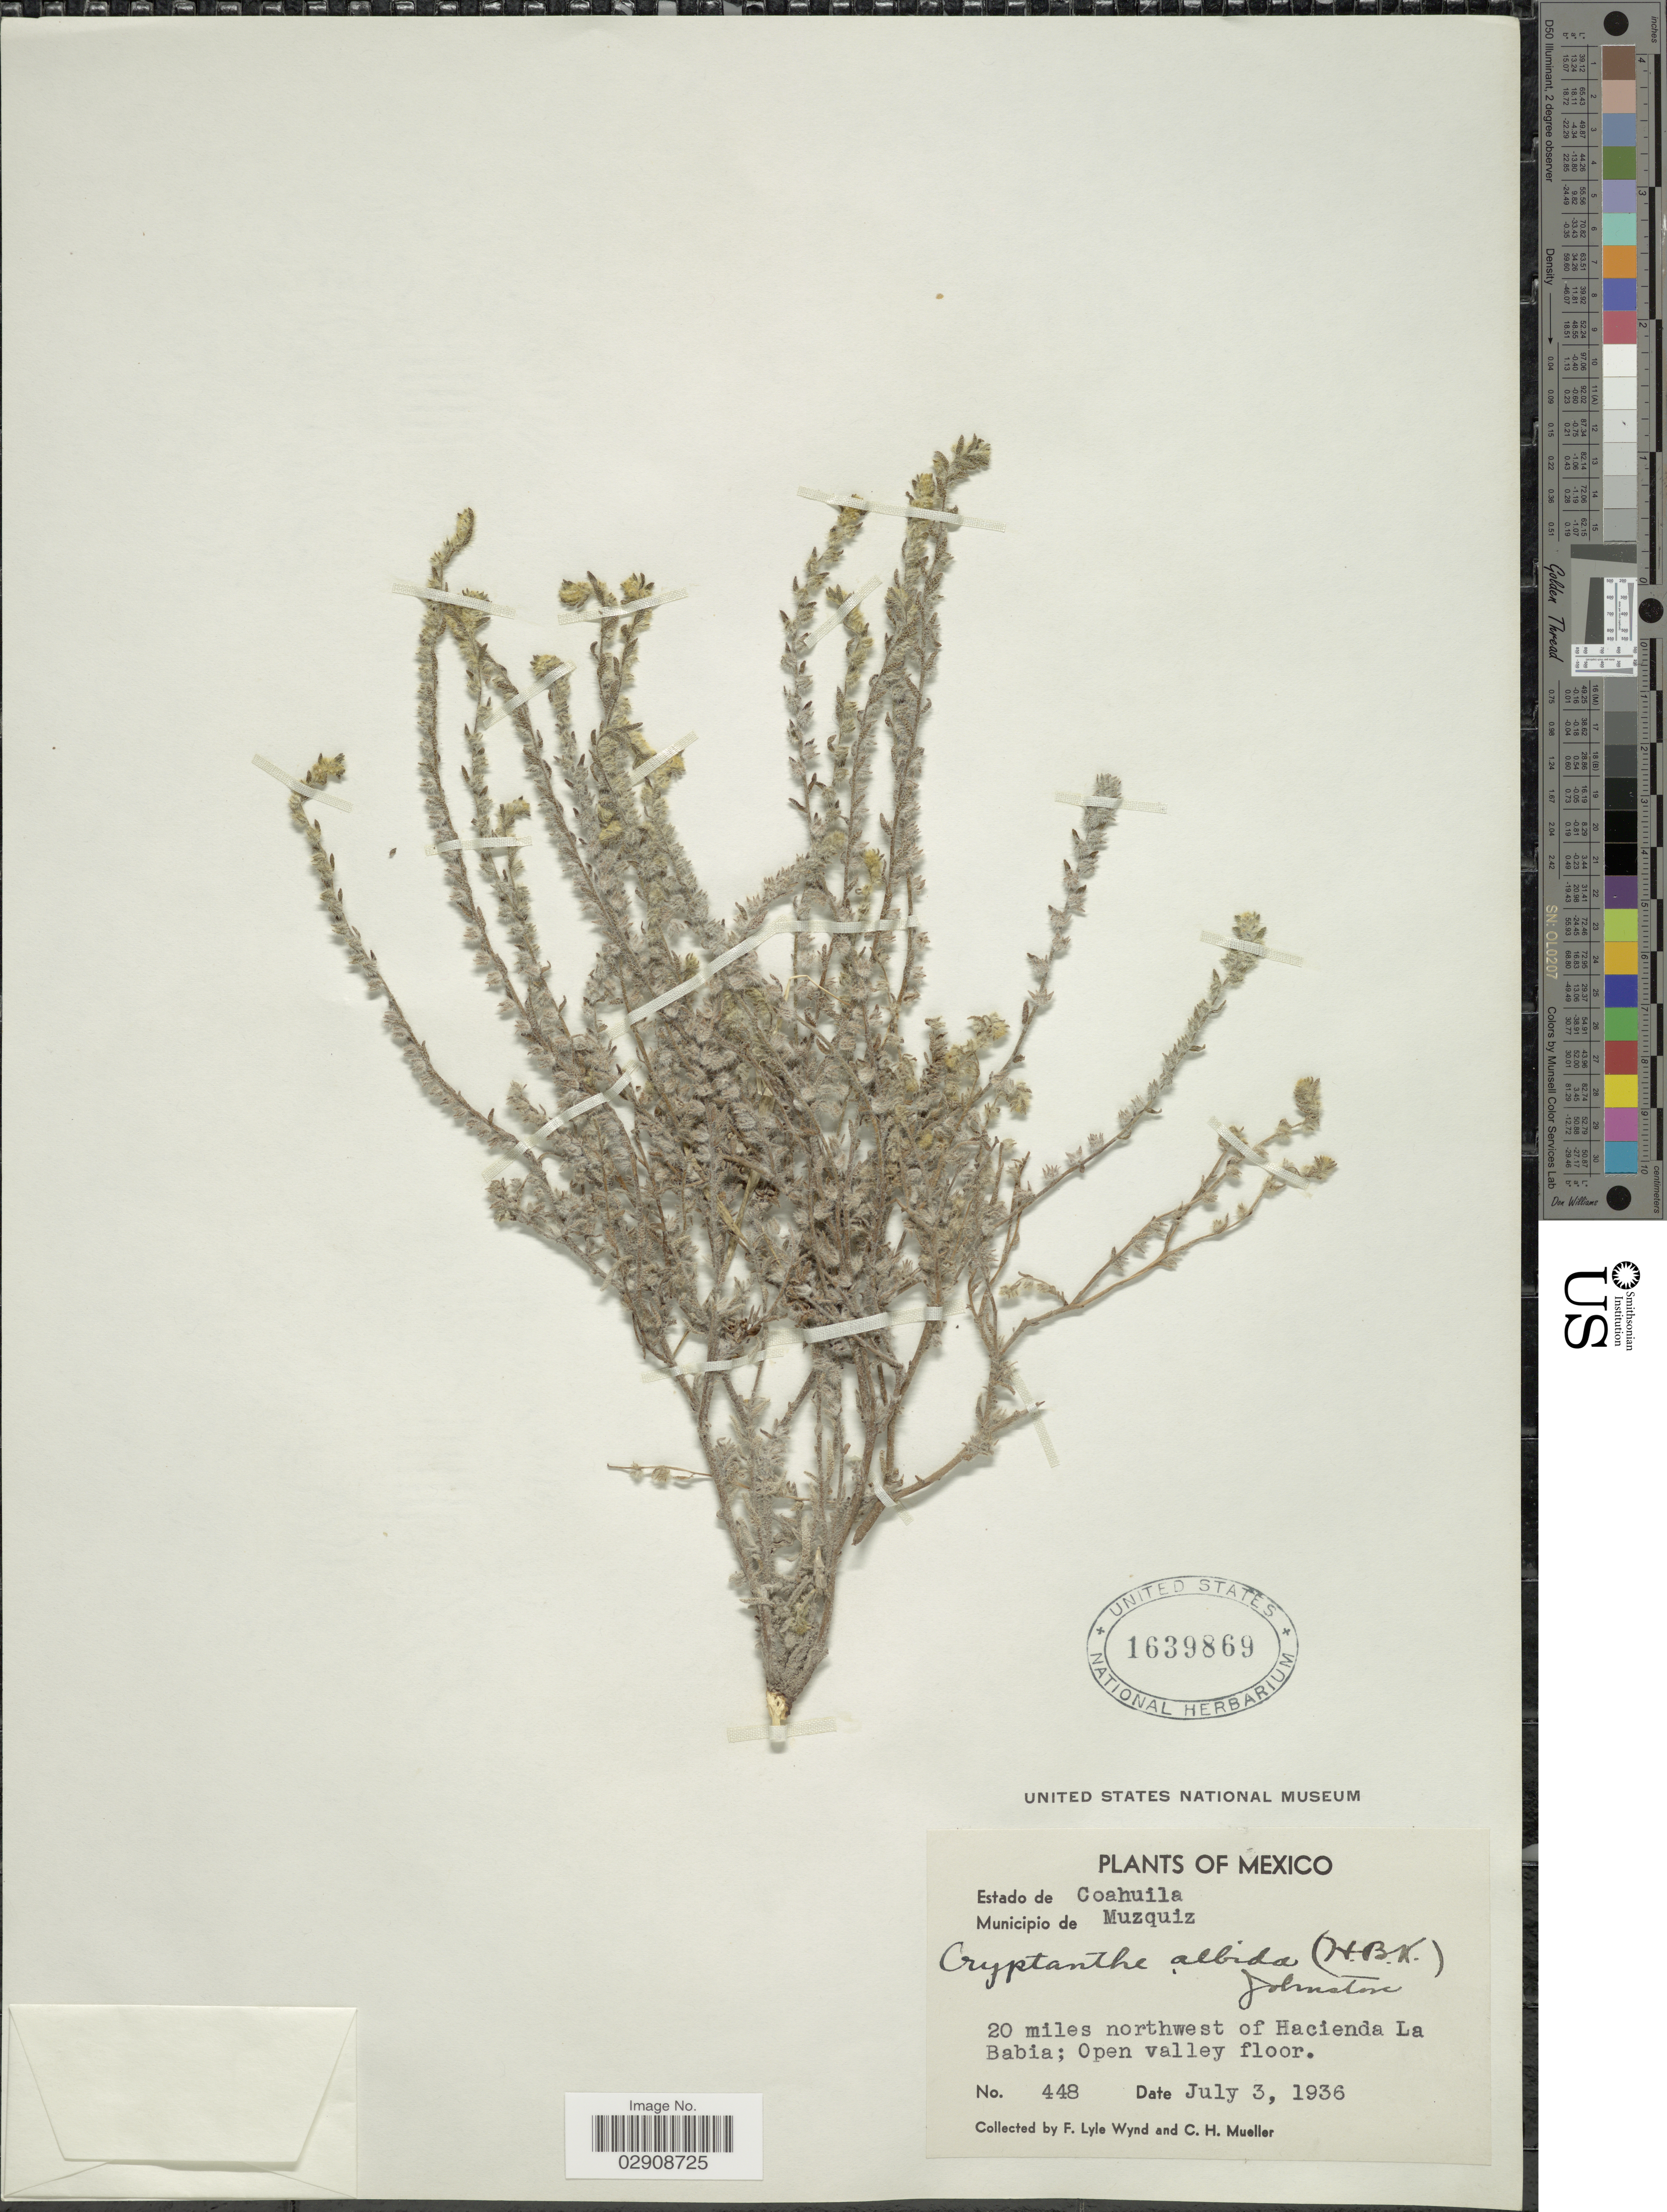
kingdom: Plantae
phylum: Tracheophyta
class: Magnoliopsida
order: Boraginales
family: Boraginaceae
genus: Cryptantha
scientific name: Cryptantha mexicana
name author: (Brandegee) I.M. Johnst.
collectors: F. L. Wynd & C. H. Mueller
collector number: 448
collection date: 1936-07-03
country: Mexico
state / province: Coahuila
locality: Municipio de Muzquiz, 20 miles northwest of Hacienda La Babia; Open valley floor.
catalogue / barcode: US 1639869